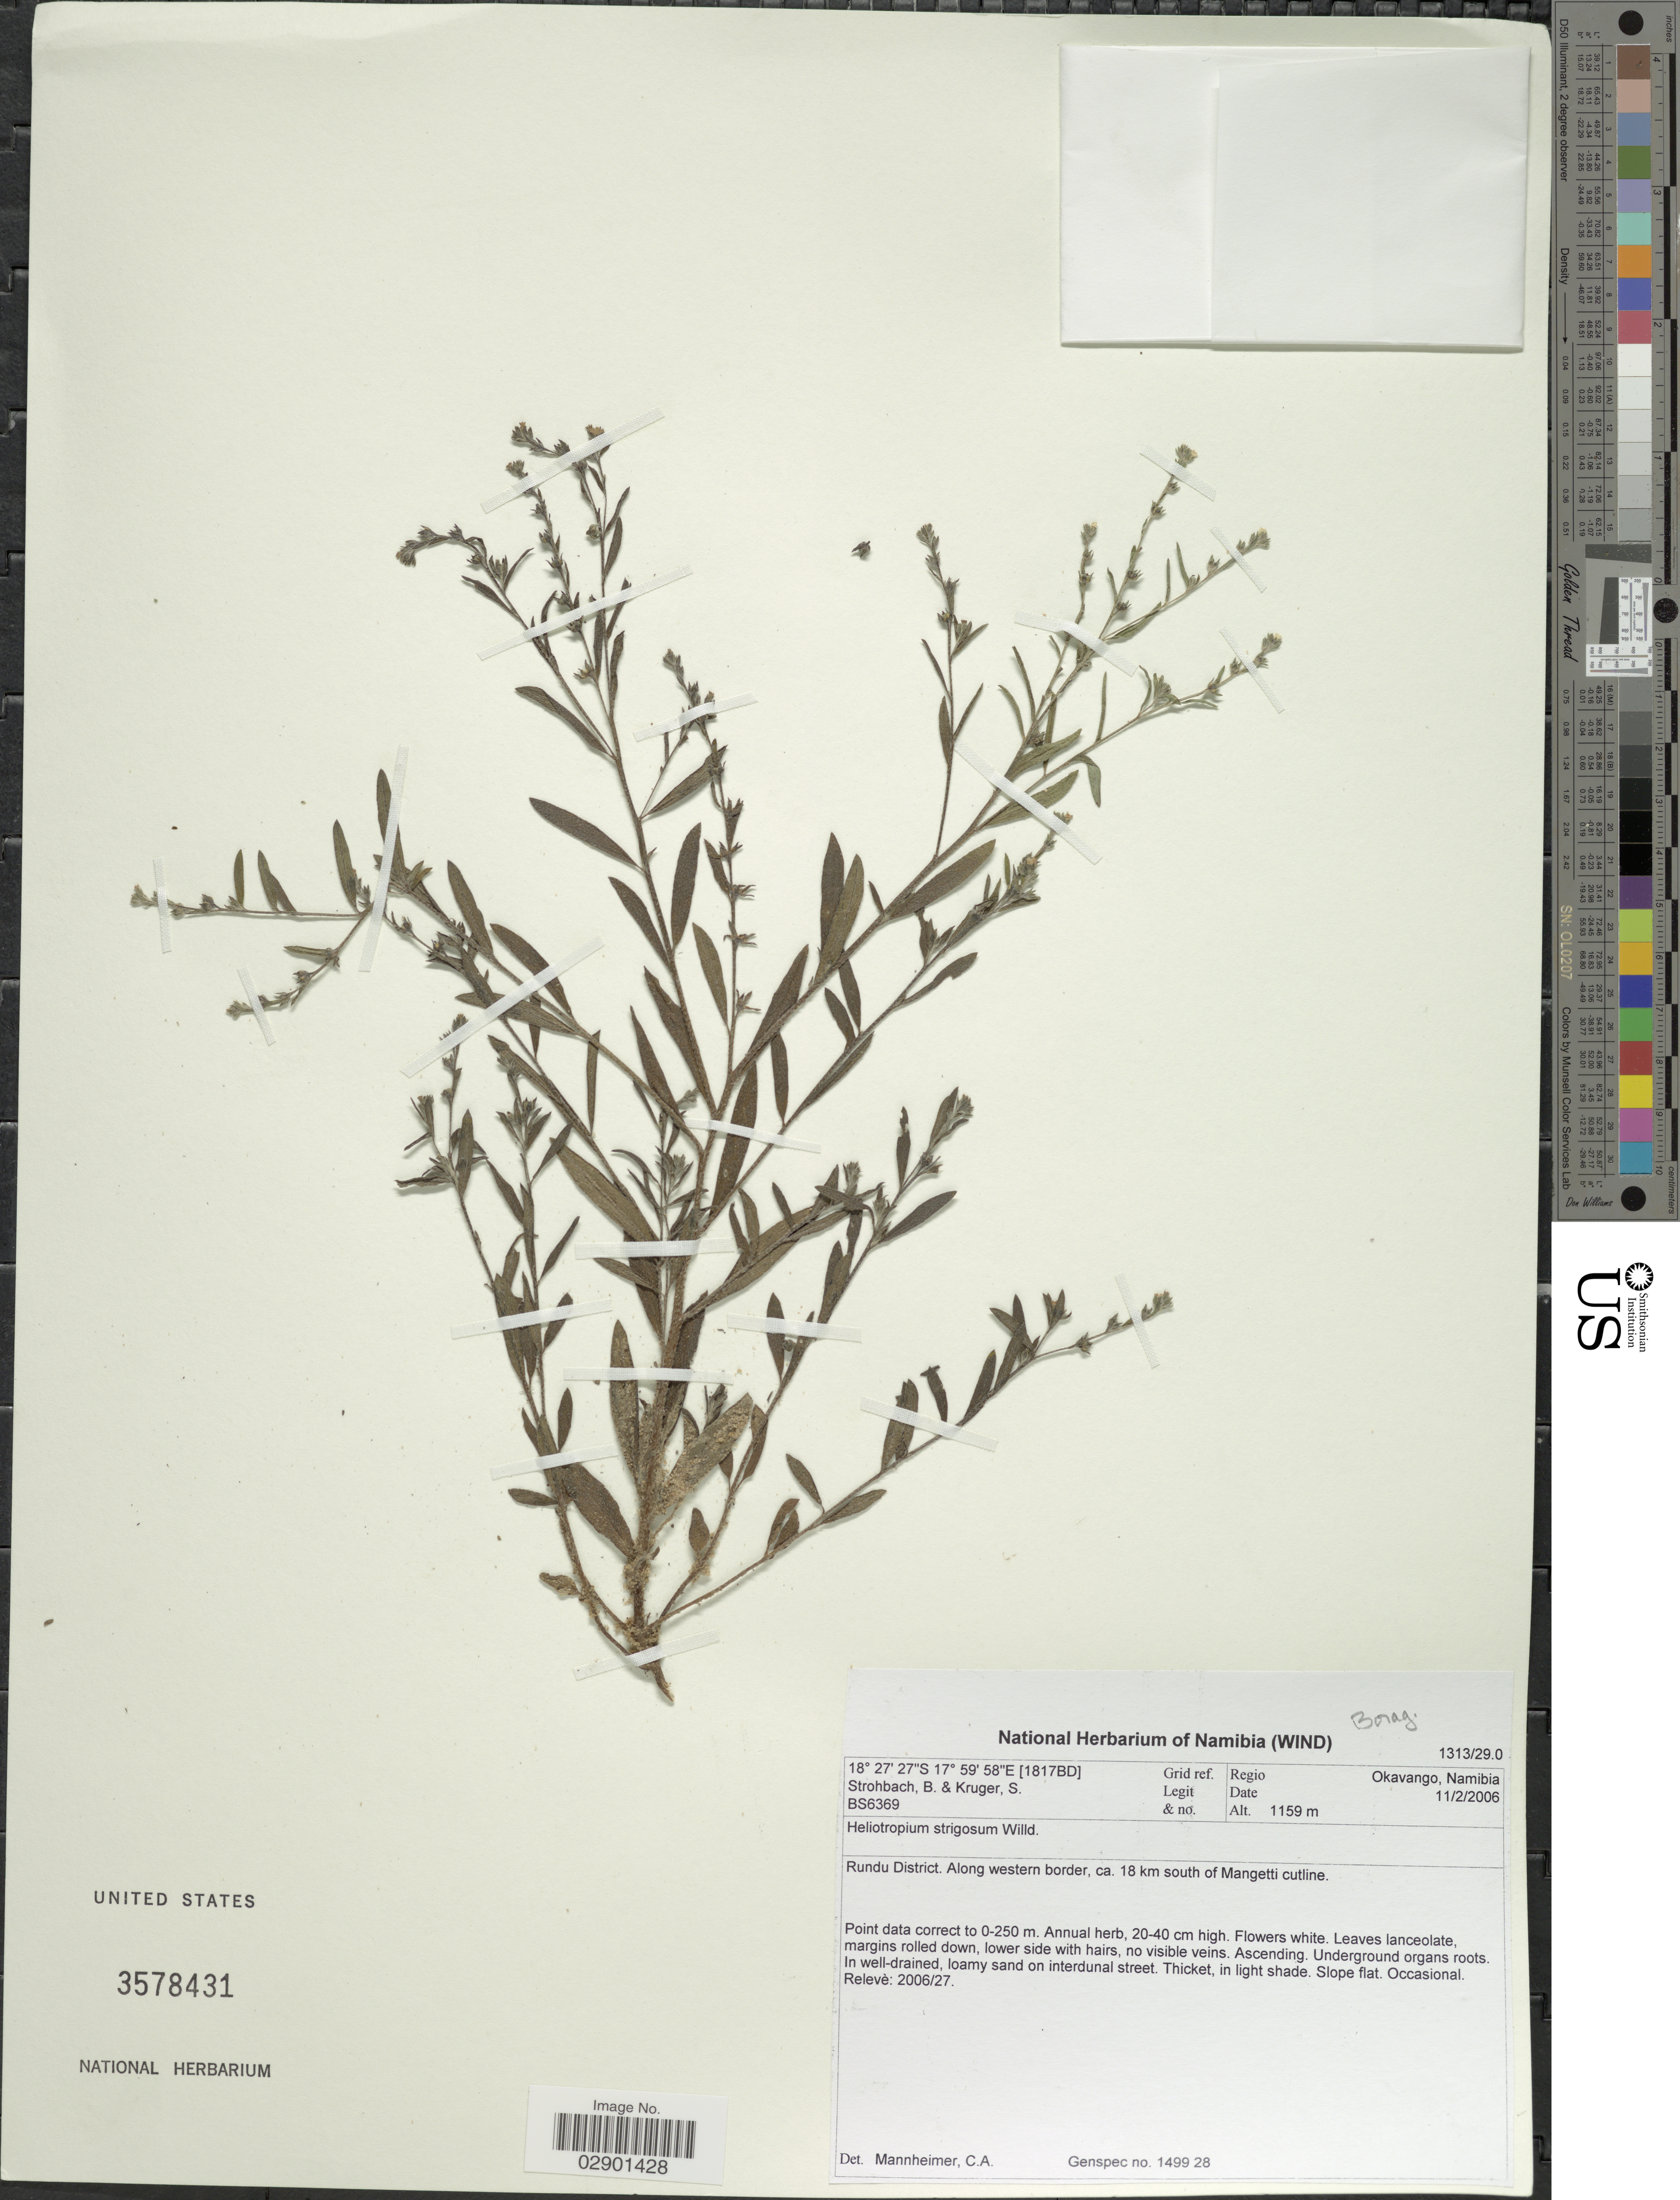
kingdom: Plantae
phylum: Tracheophyta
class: Magnoliopsida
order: Boraginales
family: Heliotropiaceae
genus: Heliotropium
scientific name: Heliotropium strigosum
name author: Willd.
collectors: B. Strohbach & S. Kruger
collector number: BS6369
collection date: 2006-02-11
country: Namibia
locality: [1817BD] Grid ref. Regio Okavango. Rundu District. Along western border, ca. 18 km south of Mangetti cutline.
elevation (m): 1159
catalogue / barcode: US 3578431